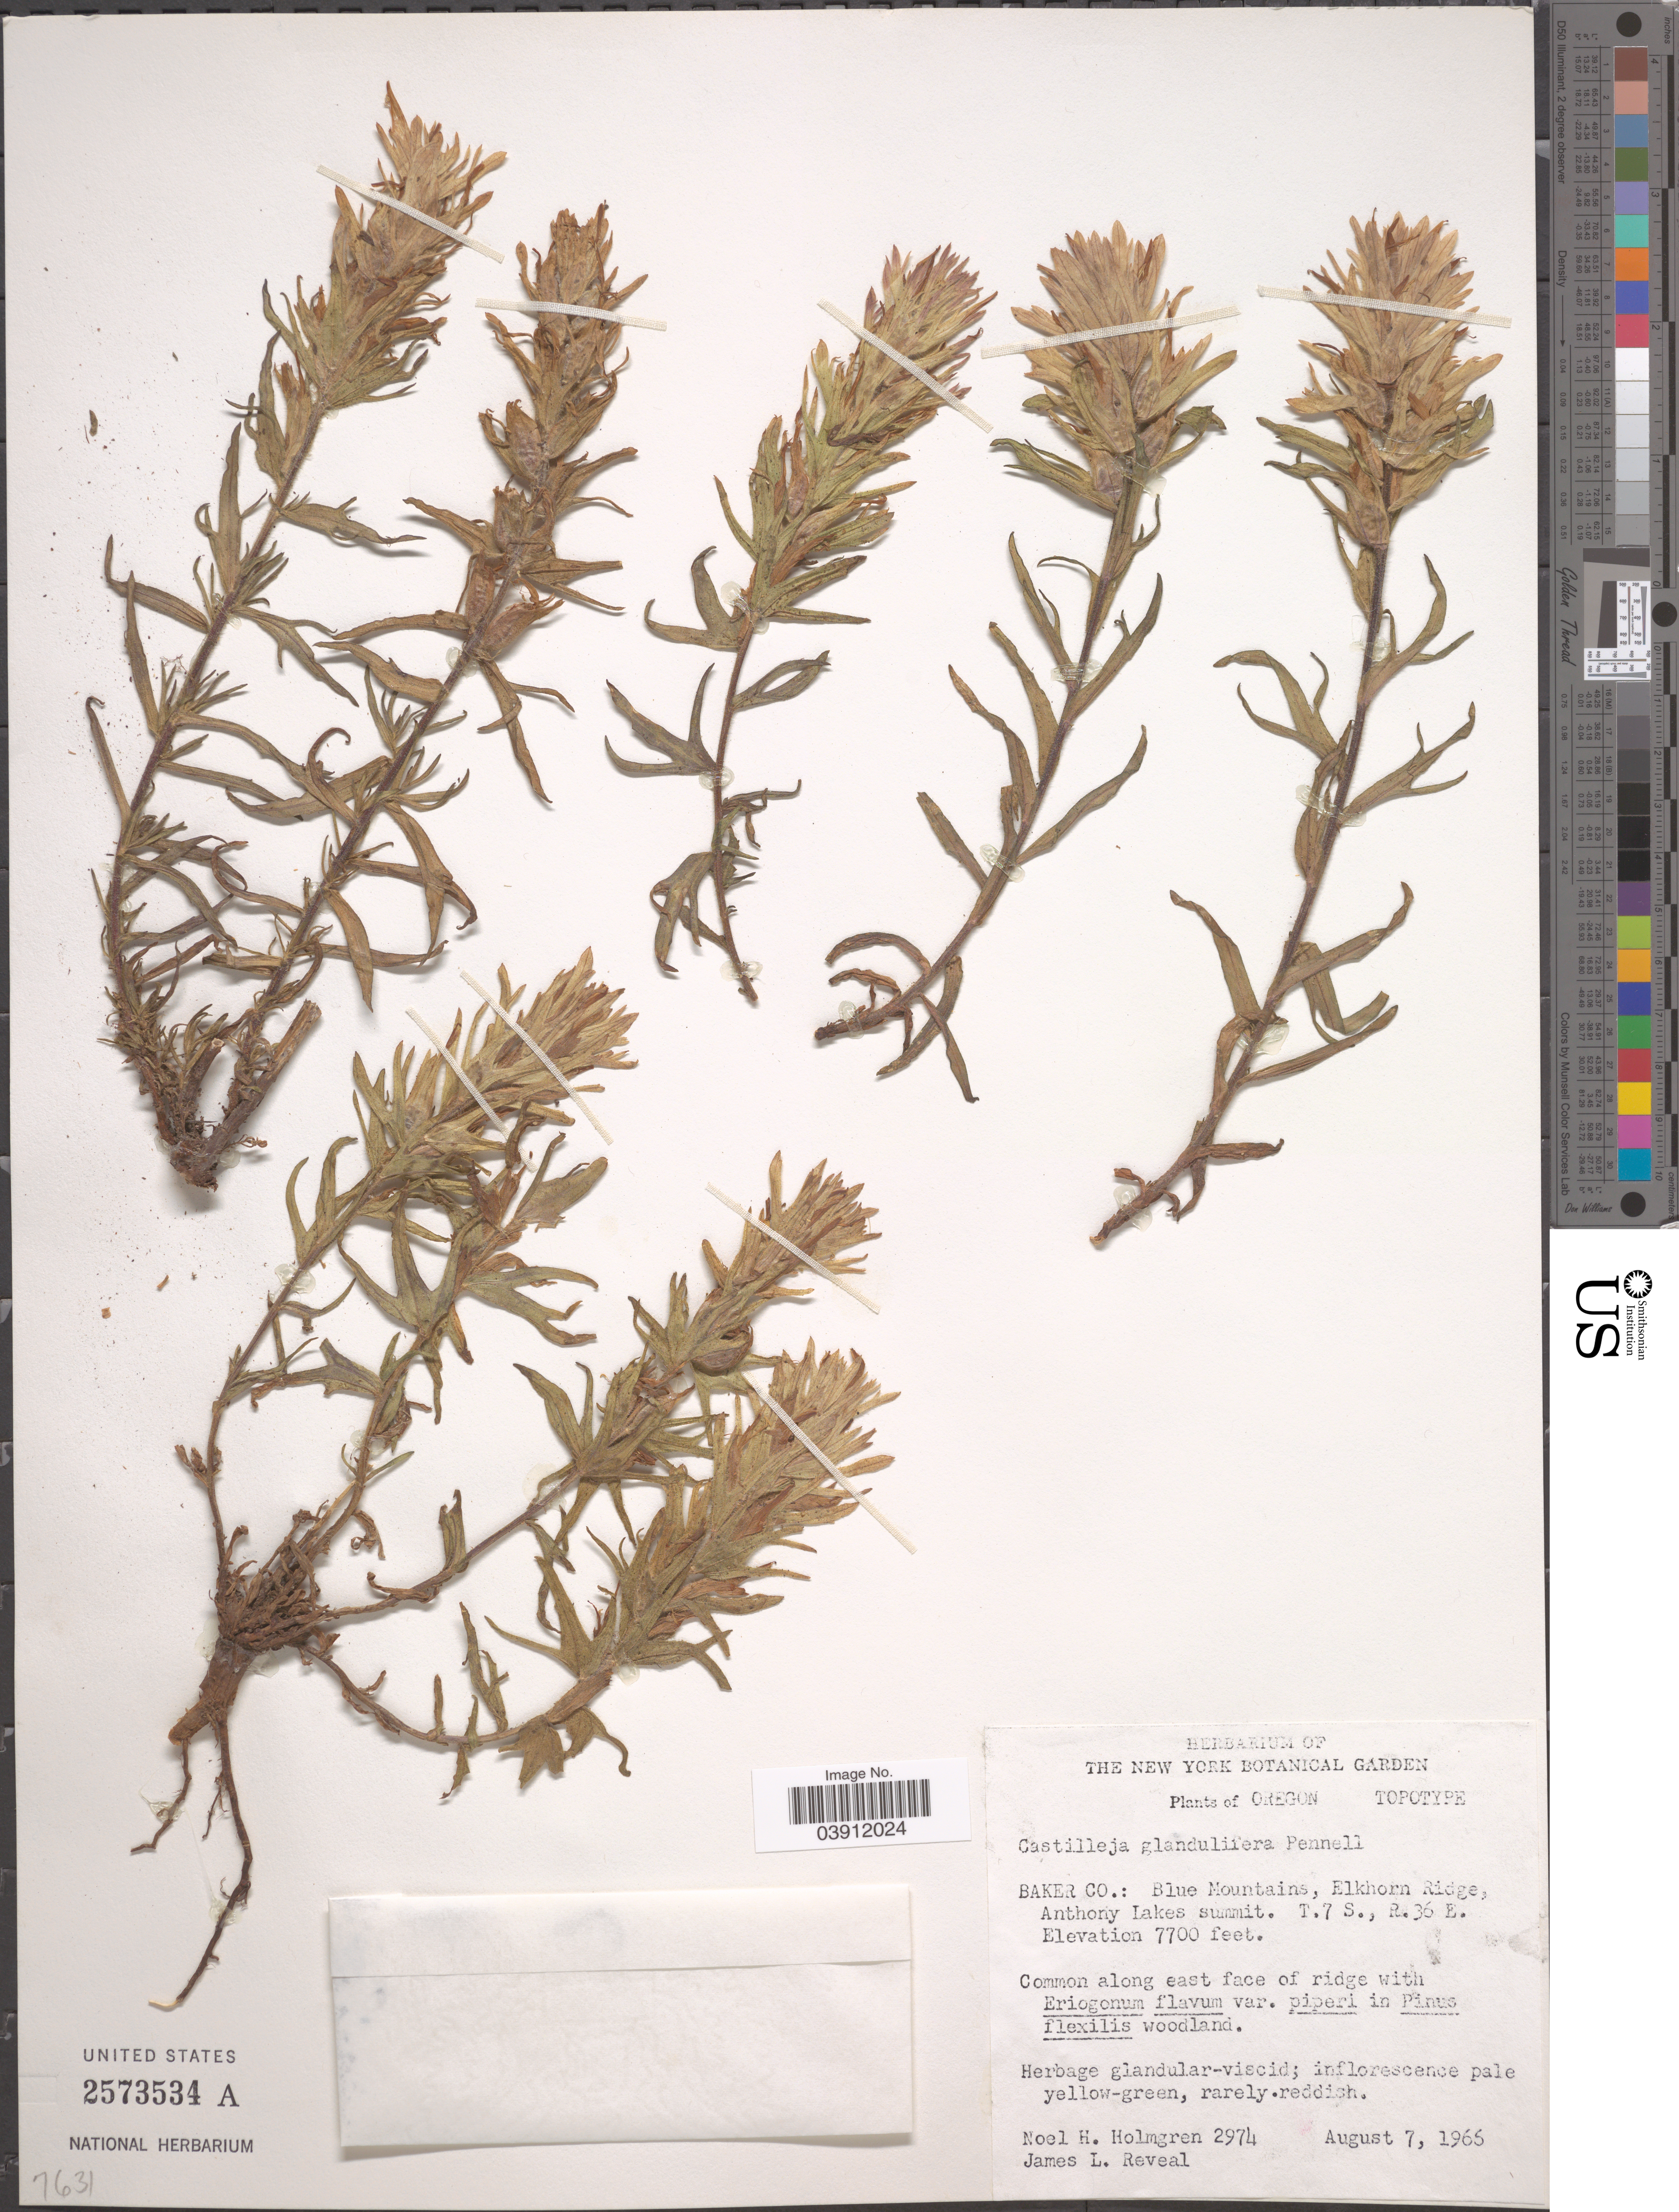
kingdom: Plantae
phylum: Tracheophyta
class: Magnoliopsida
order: Lamiales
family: Orobanchaceae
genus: Castilleja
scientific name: Castilleja glandulifera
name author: Pennell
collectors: N. H. Holmgren & J. L. Reveal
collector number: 2974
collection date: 1966-08-07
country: United States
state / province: Oregon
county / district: Baker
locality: Blue Mountains, Elkhorn Ridge, Anthony Lakes summit. T. 7 S., R. 36 E.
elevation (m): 2347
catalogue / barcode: US 2573534A